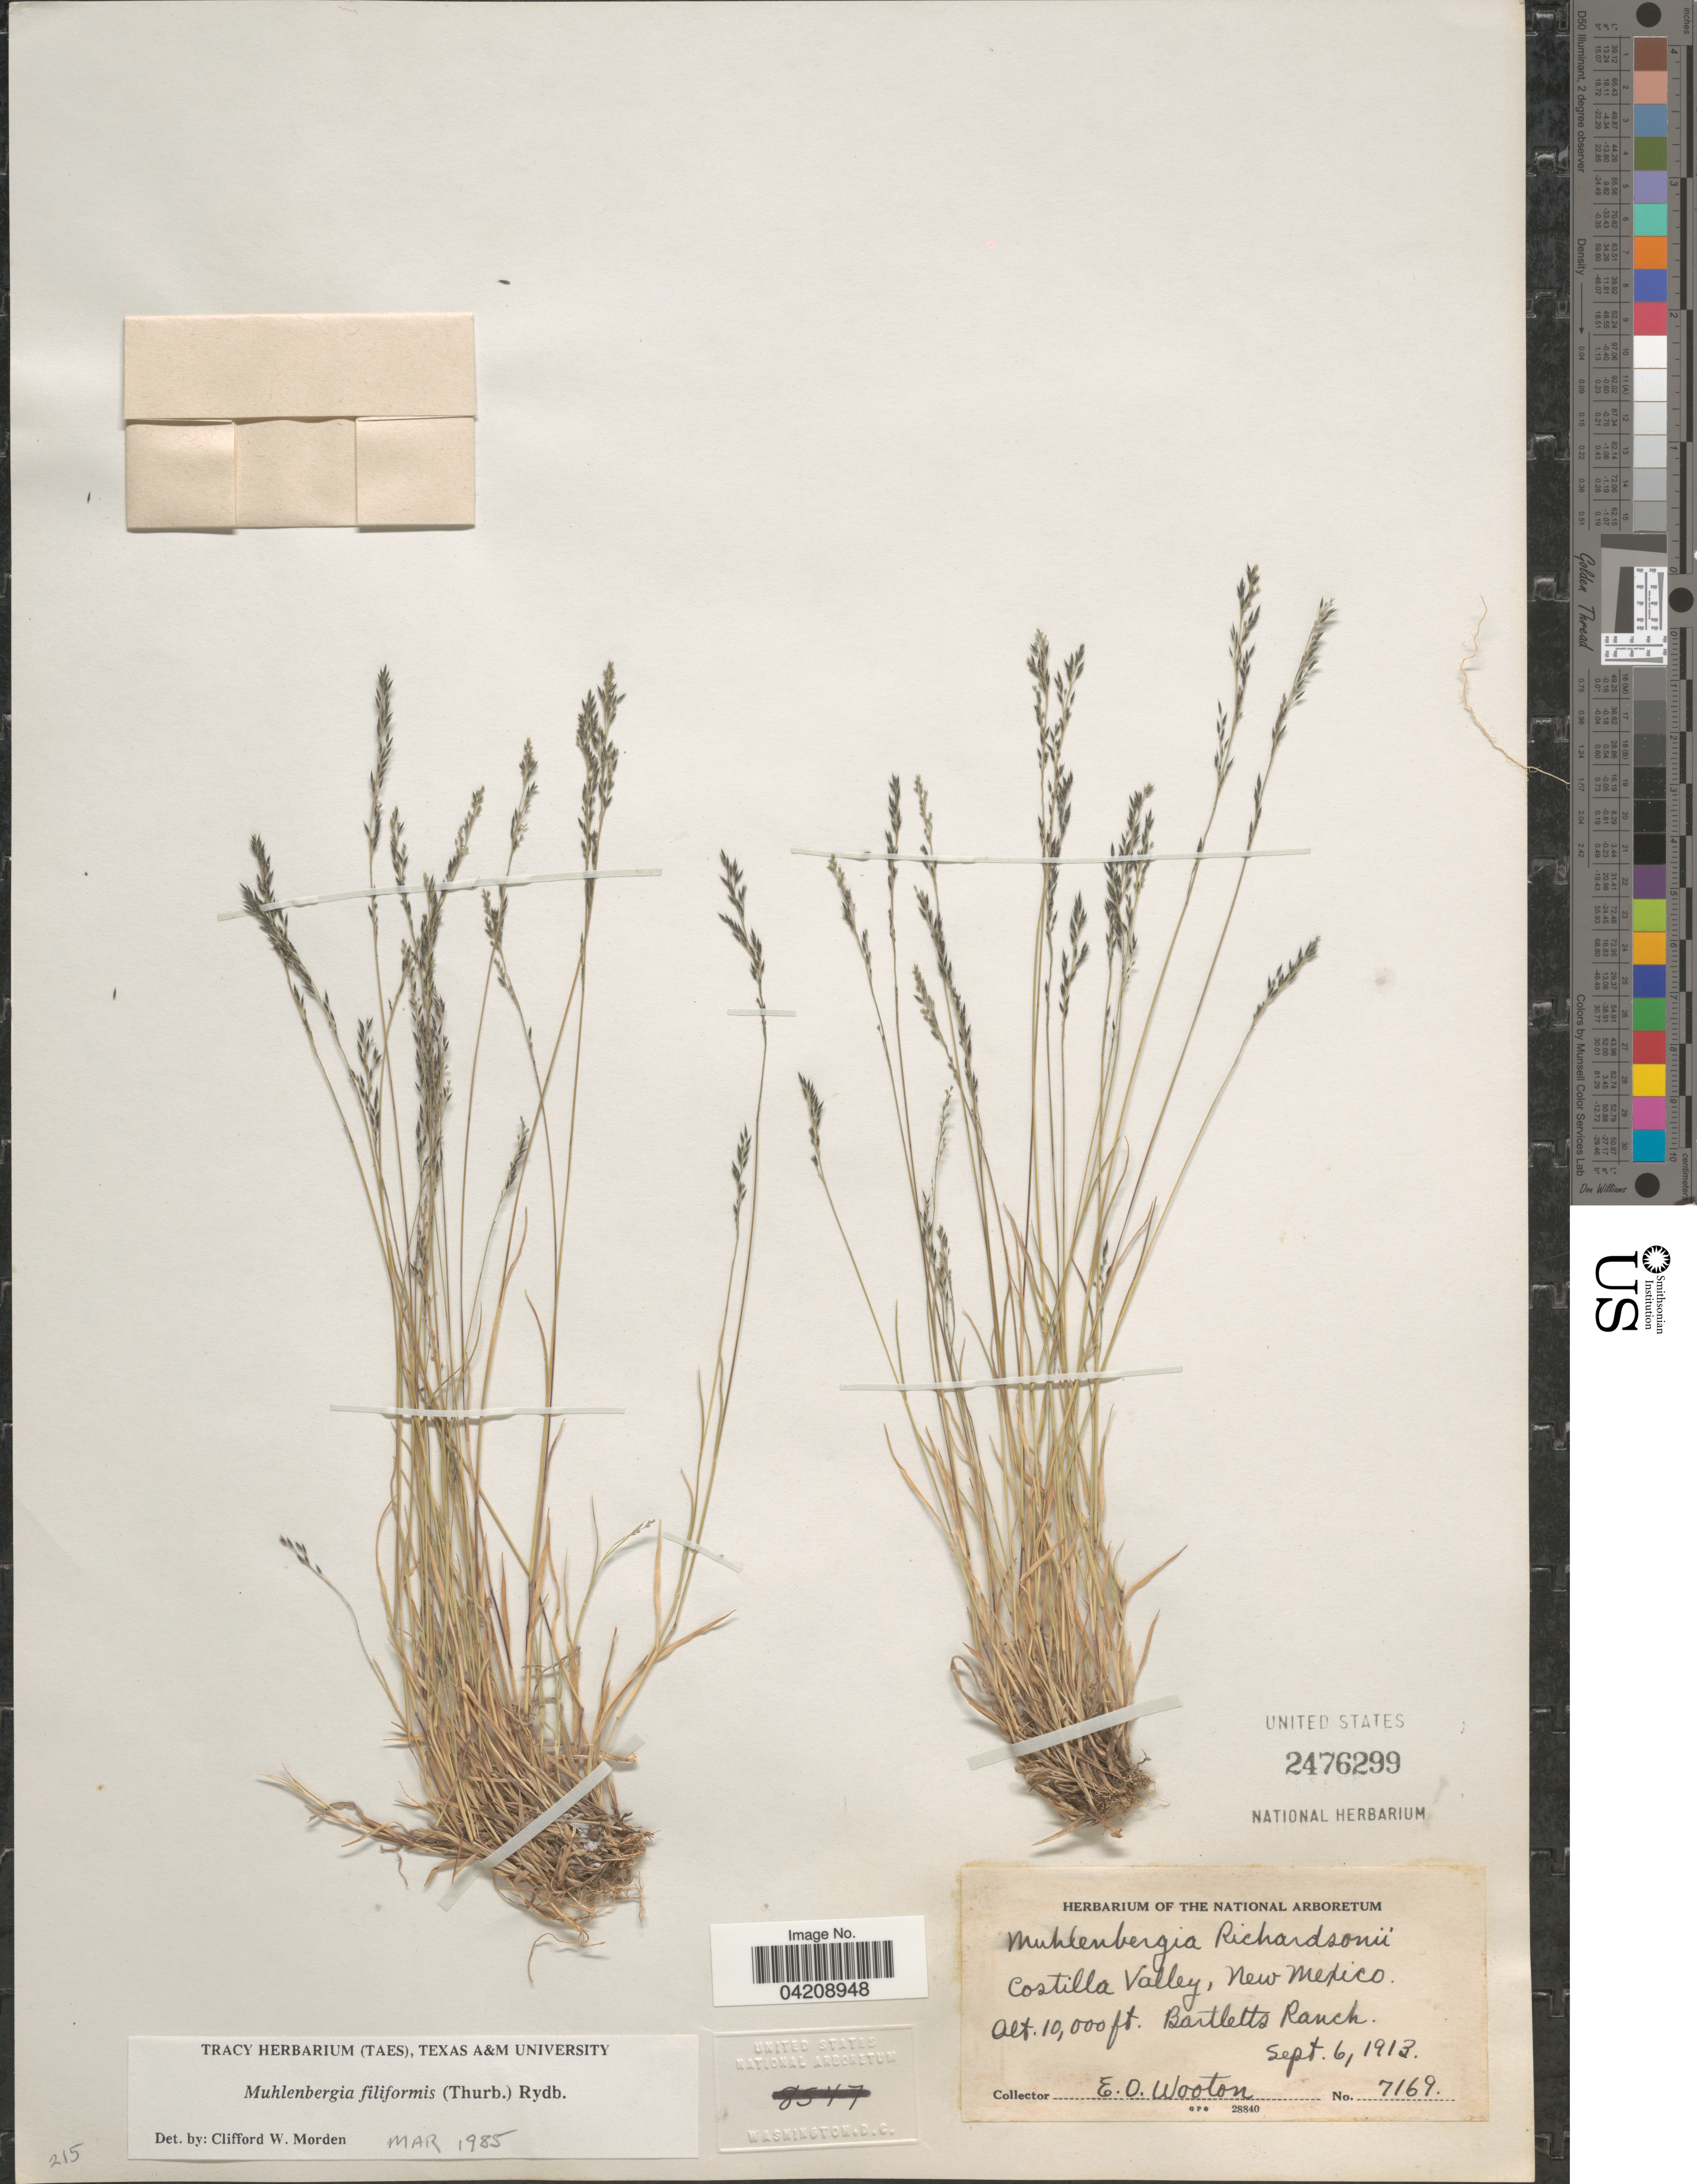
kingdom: Plantae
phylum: Tracheophyta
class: Liliopsida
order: Poales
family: Poaceae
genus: Muhlenbergia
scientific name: Muhlenbergia filiformis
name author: (Thurb. ex S. Watson) Rydb.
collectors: E. O. Wooton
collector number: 7169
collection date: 1913-09-06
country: United States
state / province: New Mexico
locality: Costilla Valley. Bartletts Ranch.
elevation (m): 3048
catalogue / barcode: US 2476299